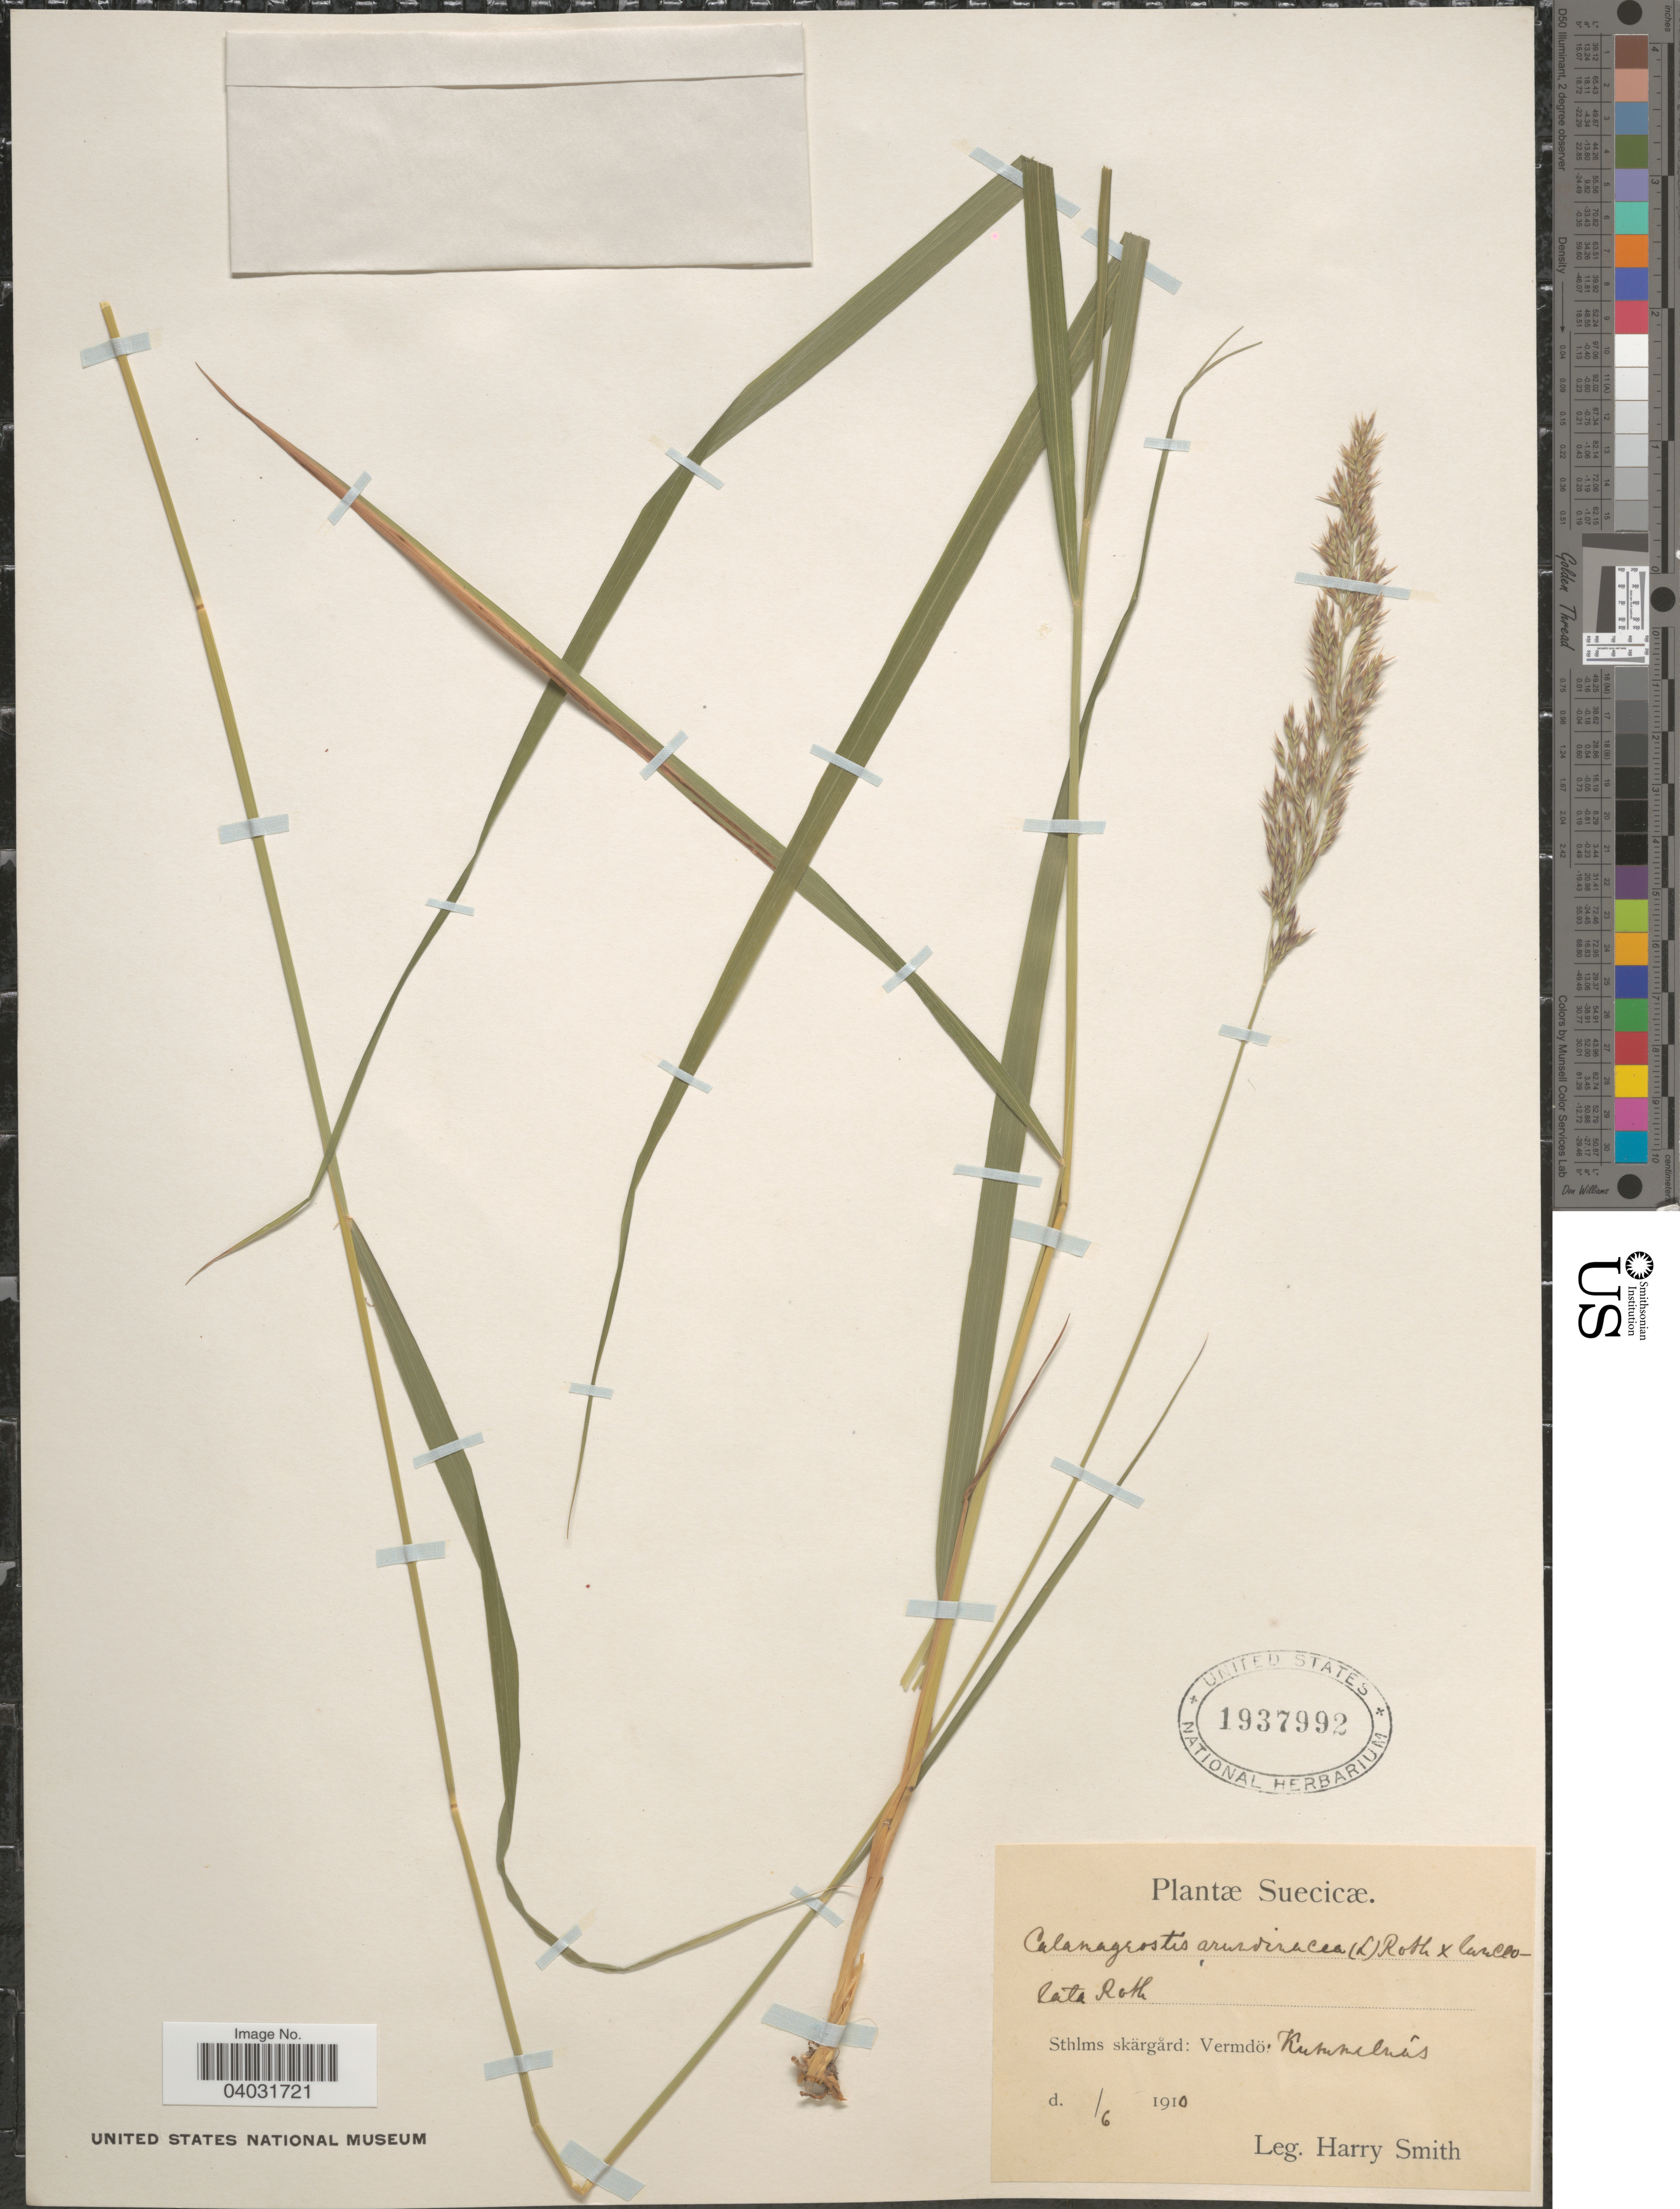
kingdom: Plantae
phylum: Tracheophyta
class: Liliopsida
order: Poales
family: Poaceae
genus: Calamagrostis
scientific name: Calamagrostis sp.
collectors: H. Smith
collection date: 1910-06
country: Sweden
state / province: Stockholm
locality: Suecicæ. Sthlms skärgård: Vermdö. Kummelnäs.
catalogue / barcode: US 1937992